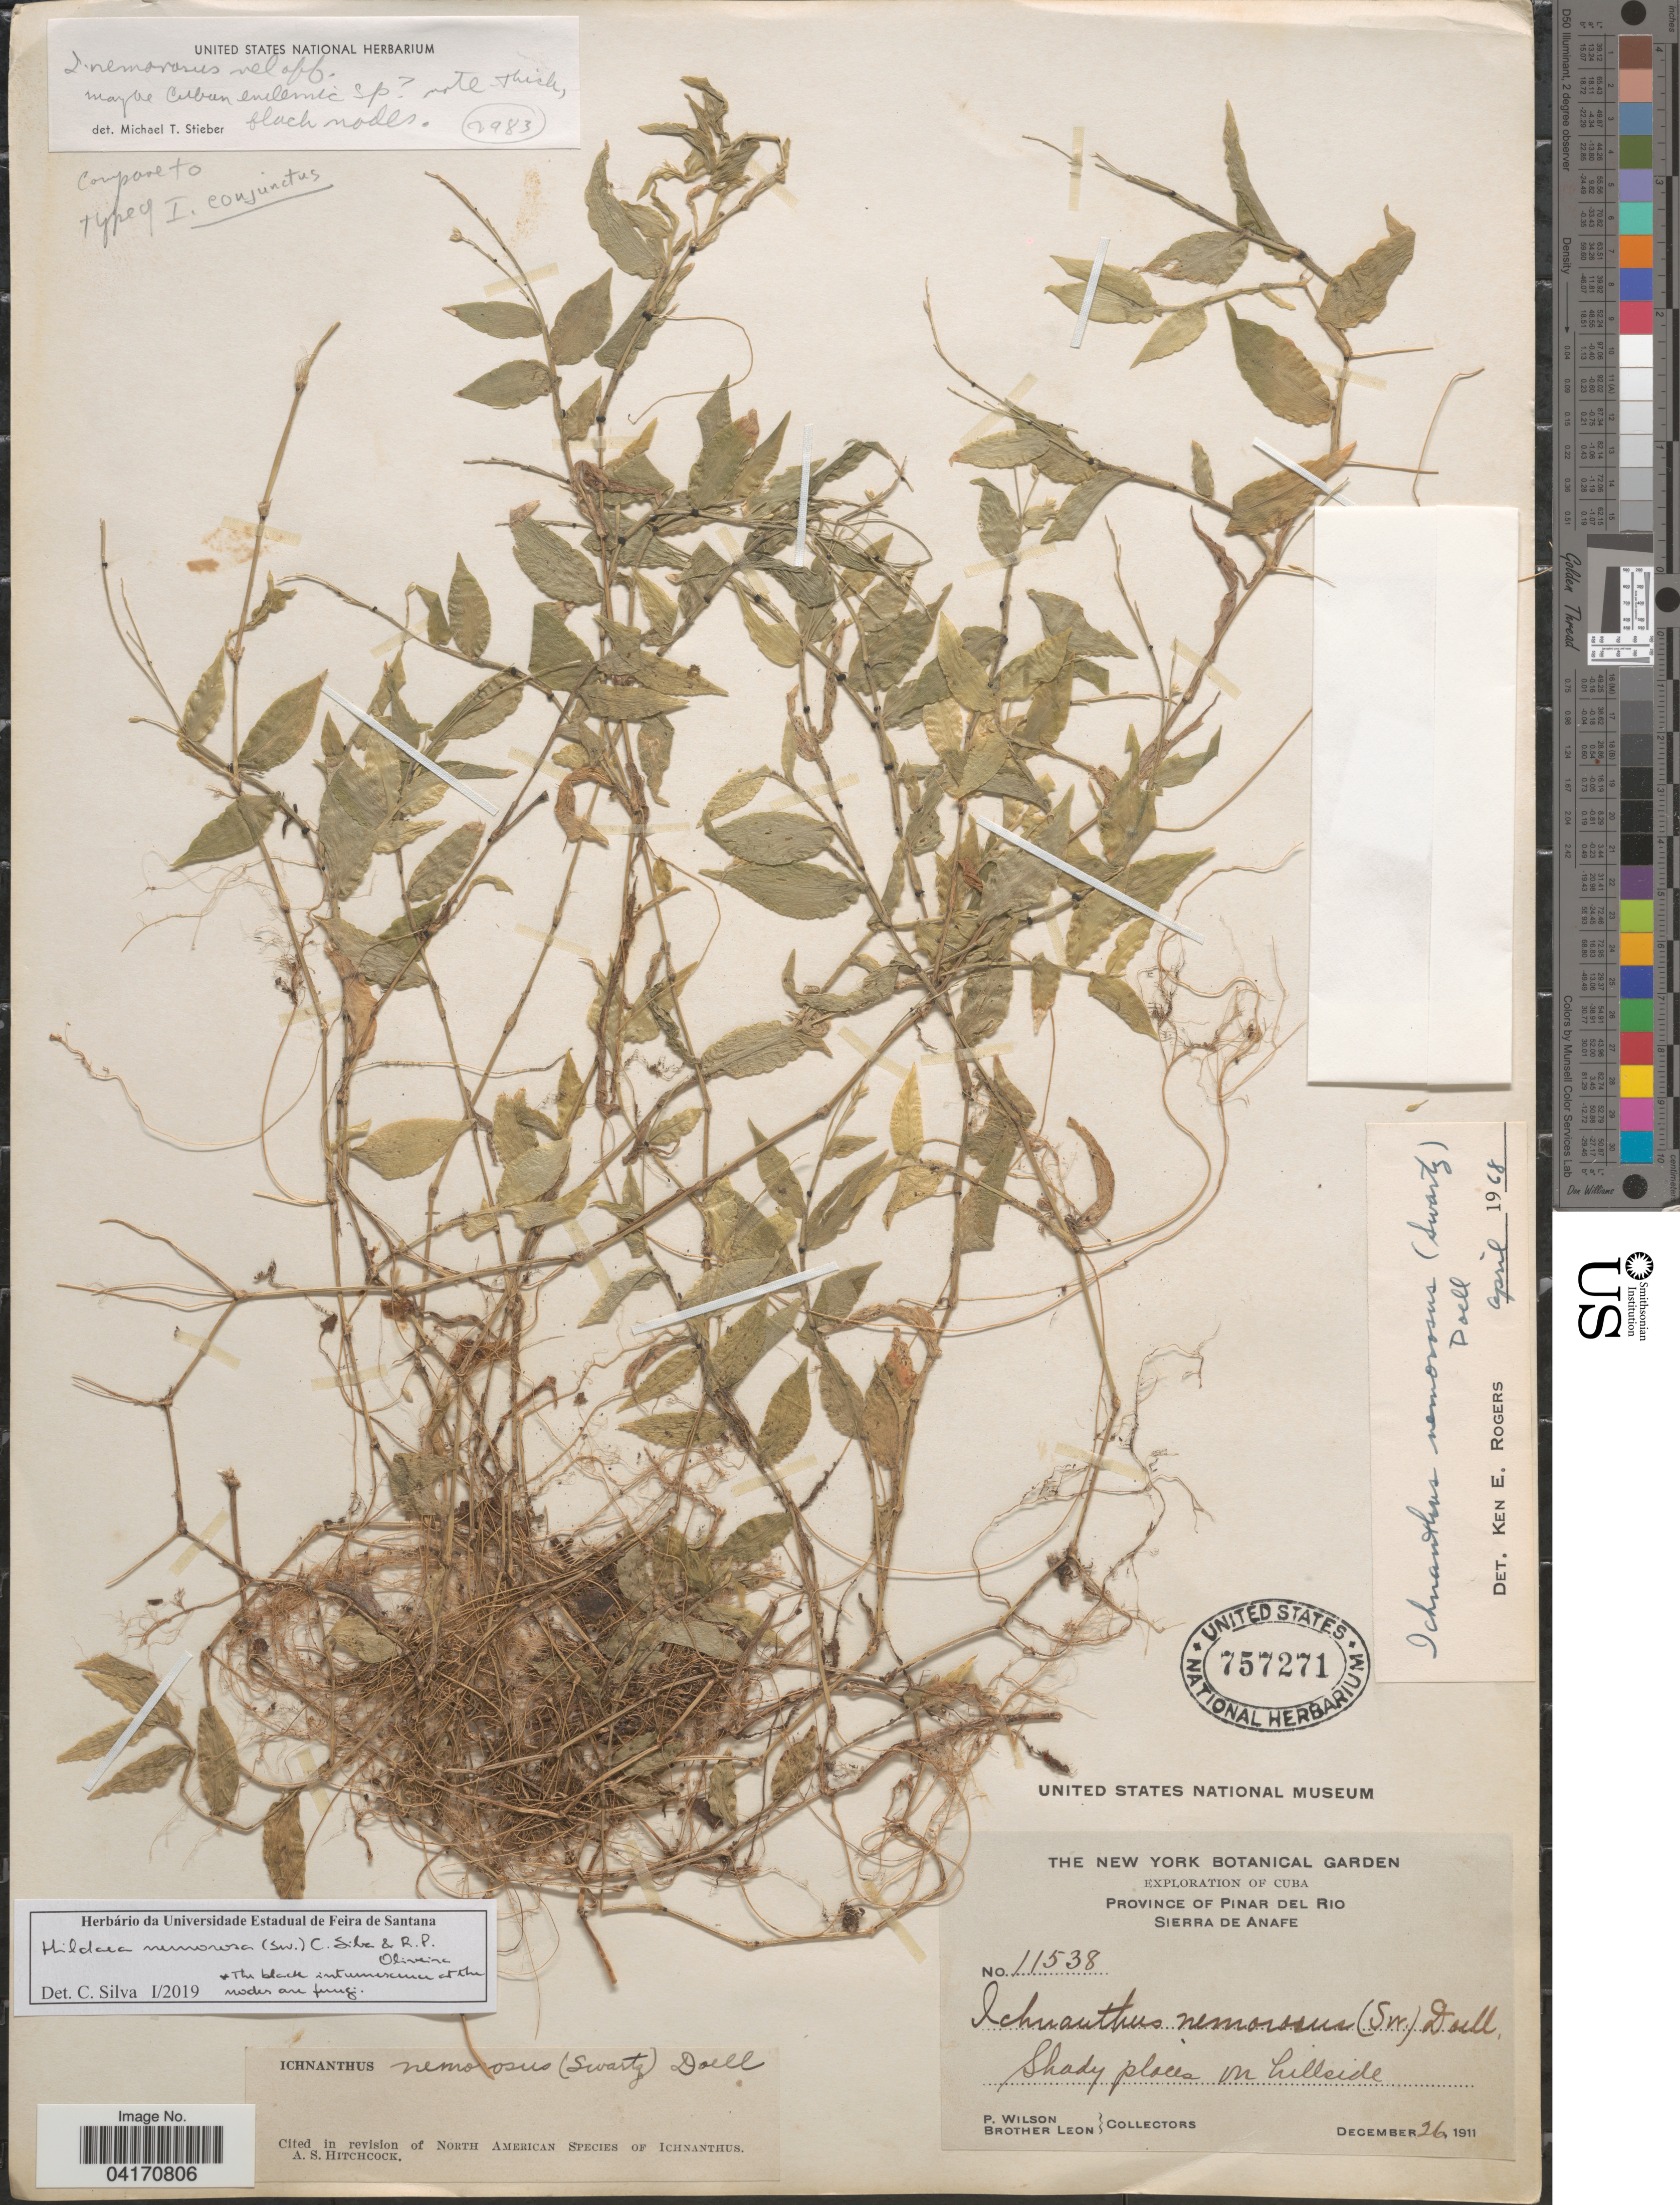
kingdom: Plantae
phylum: Tracheophyta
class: Liliopsida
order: Poales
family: Poaceae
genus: Hildaea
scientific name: Hildaea nemorosa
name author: (Sw.) C. Silva & R.P. Oliveira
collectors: P. Wilson & Bro. León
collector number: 11538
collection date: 1911-12-26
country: Cuba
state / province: Pinar del Río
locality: Exploration of Cuba. Sierra de Anafe. Shady places on hillside.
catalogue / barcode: US 757271